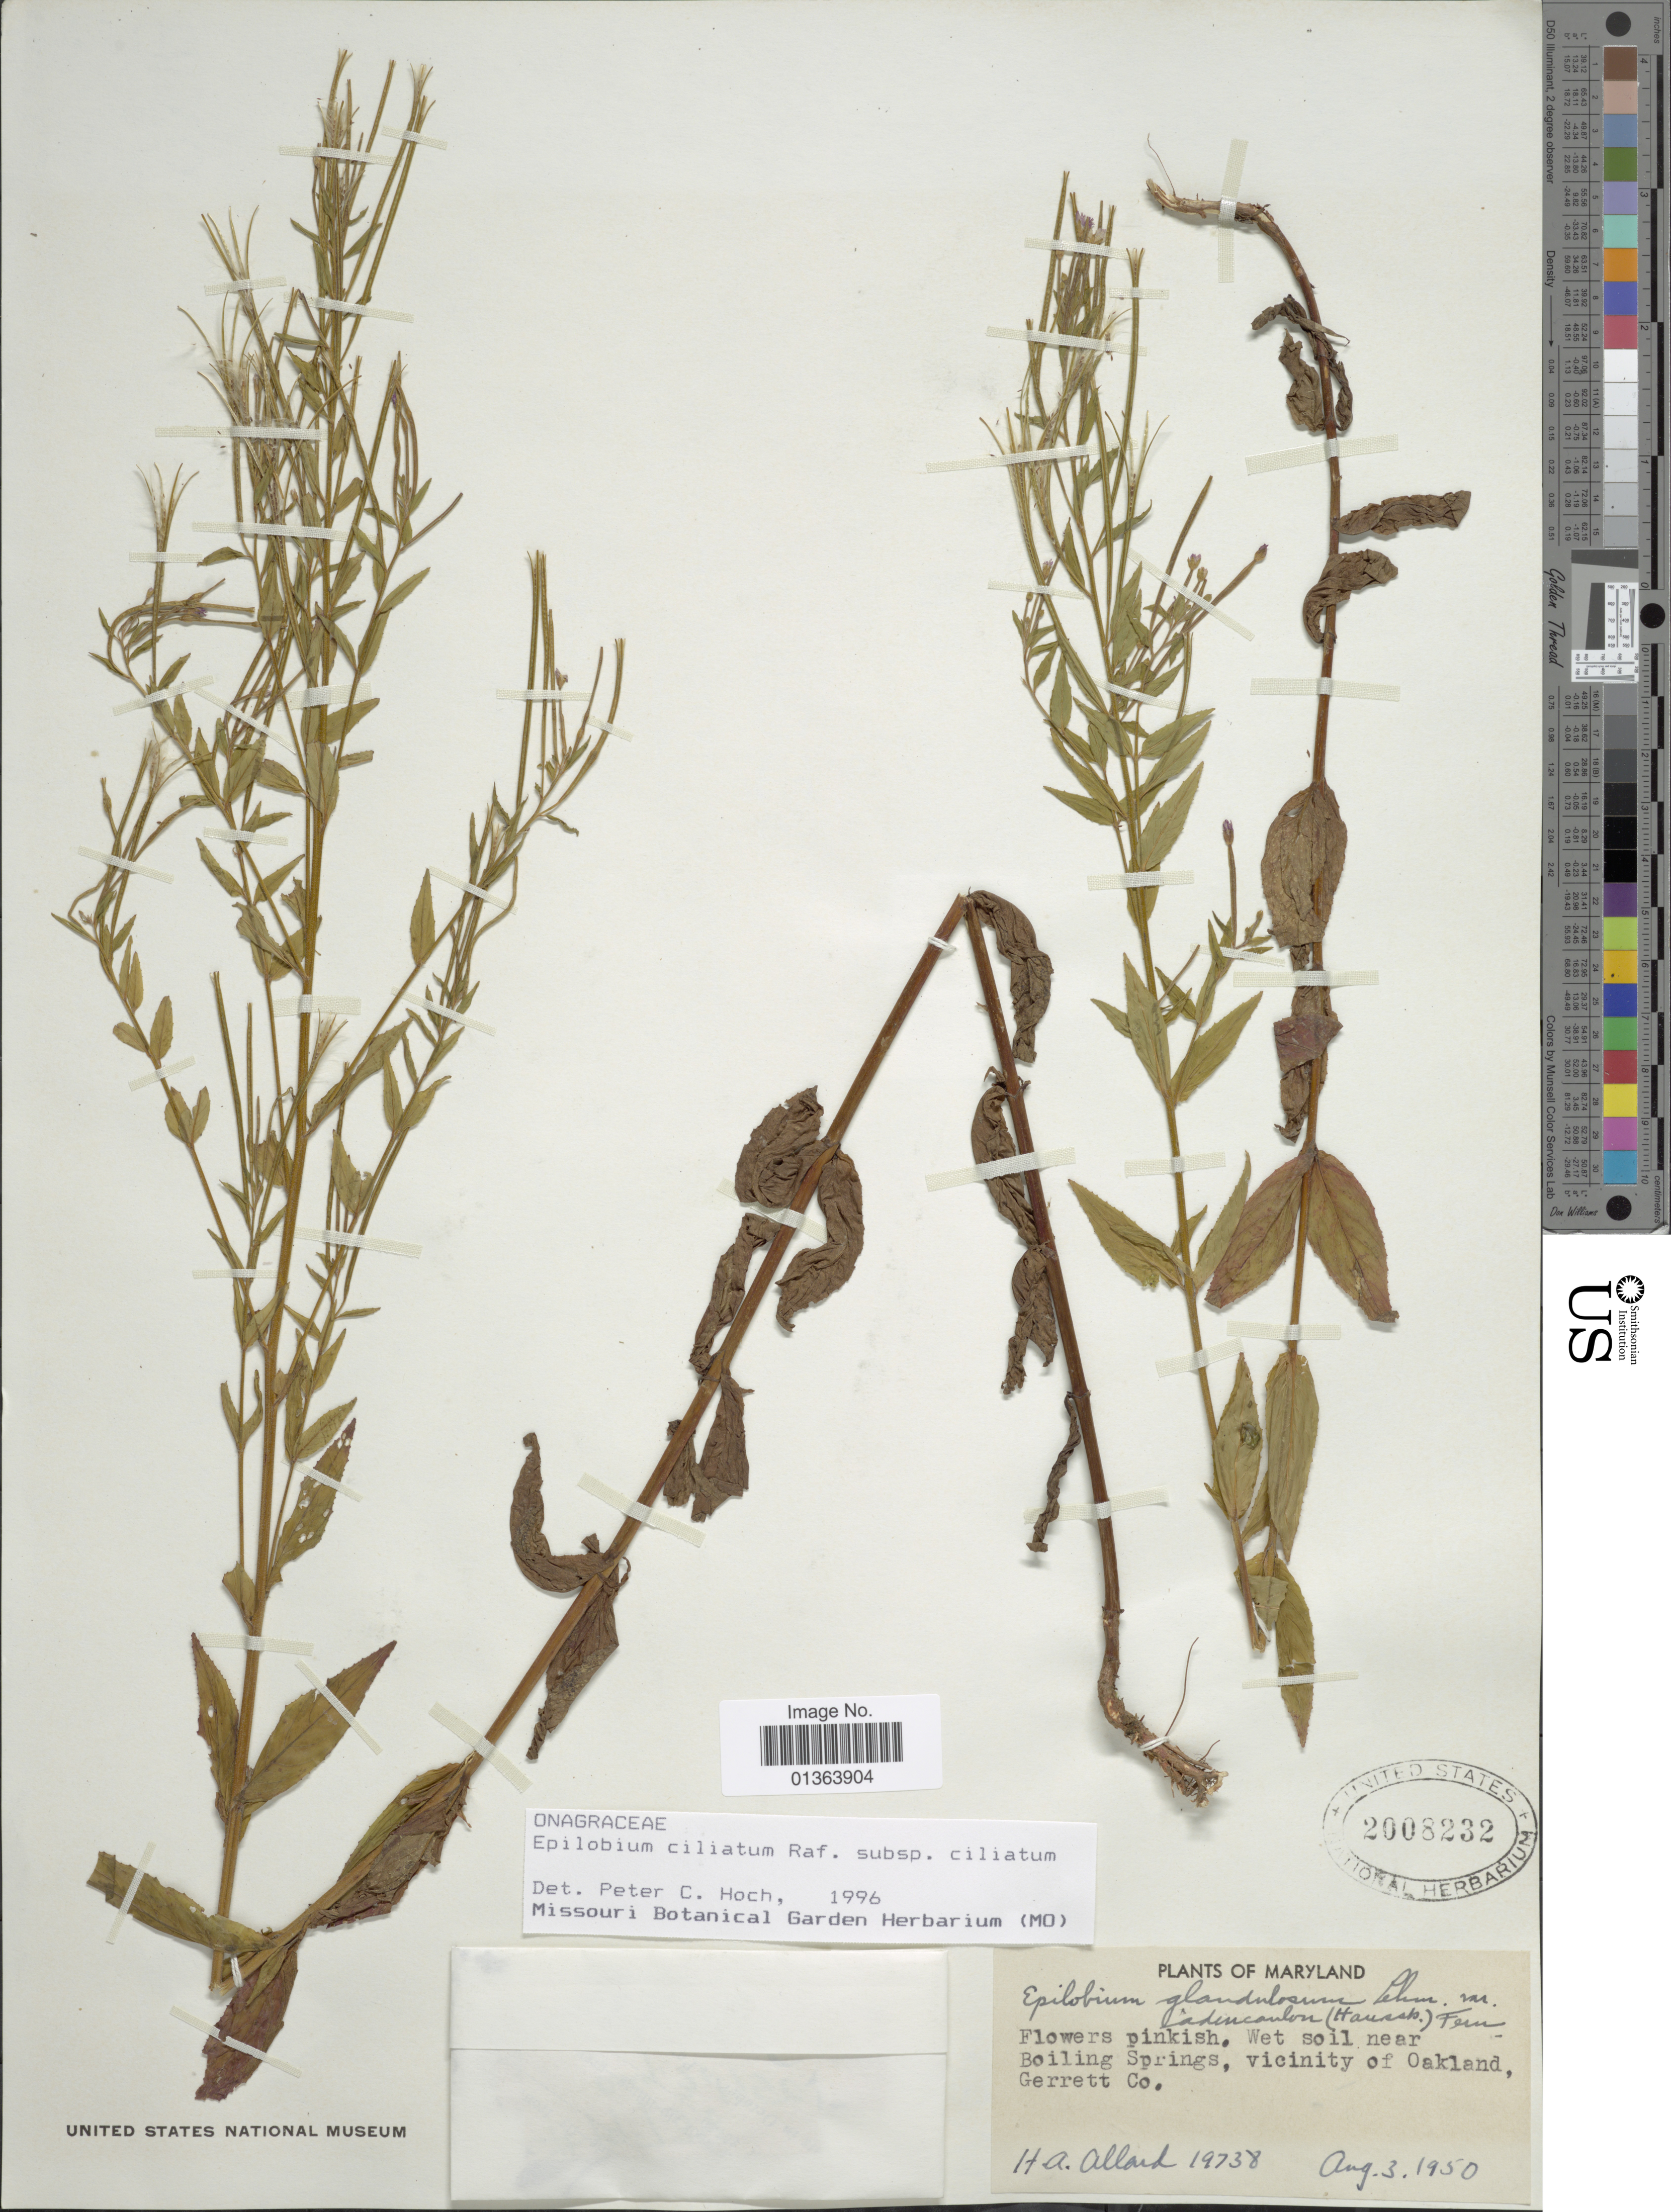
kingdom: Plantae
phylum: Tracheophyta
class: Magnoliopsida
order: Myrtales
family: Onagraceae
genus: Epilobium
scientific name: Epilobium ciliatum subsp. ciliatum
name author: Raf.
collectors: H. A. Allard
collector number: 19738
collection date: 1950-08-03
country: United States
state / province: Maryland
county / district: Garrett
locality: Maryland. Wt soil near Boiling Springs, vicinity of Oakland, Garrett Co.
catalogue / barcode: US 2008232